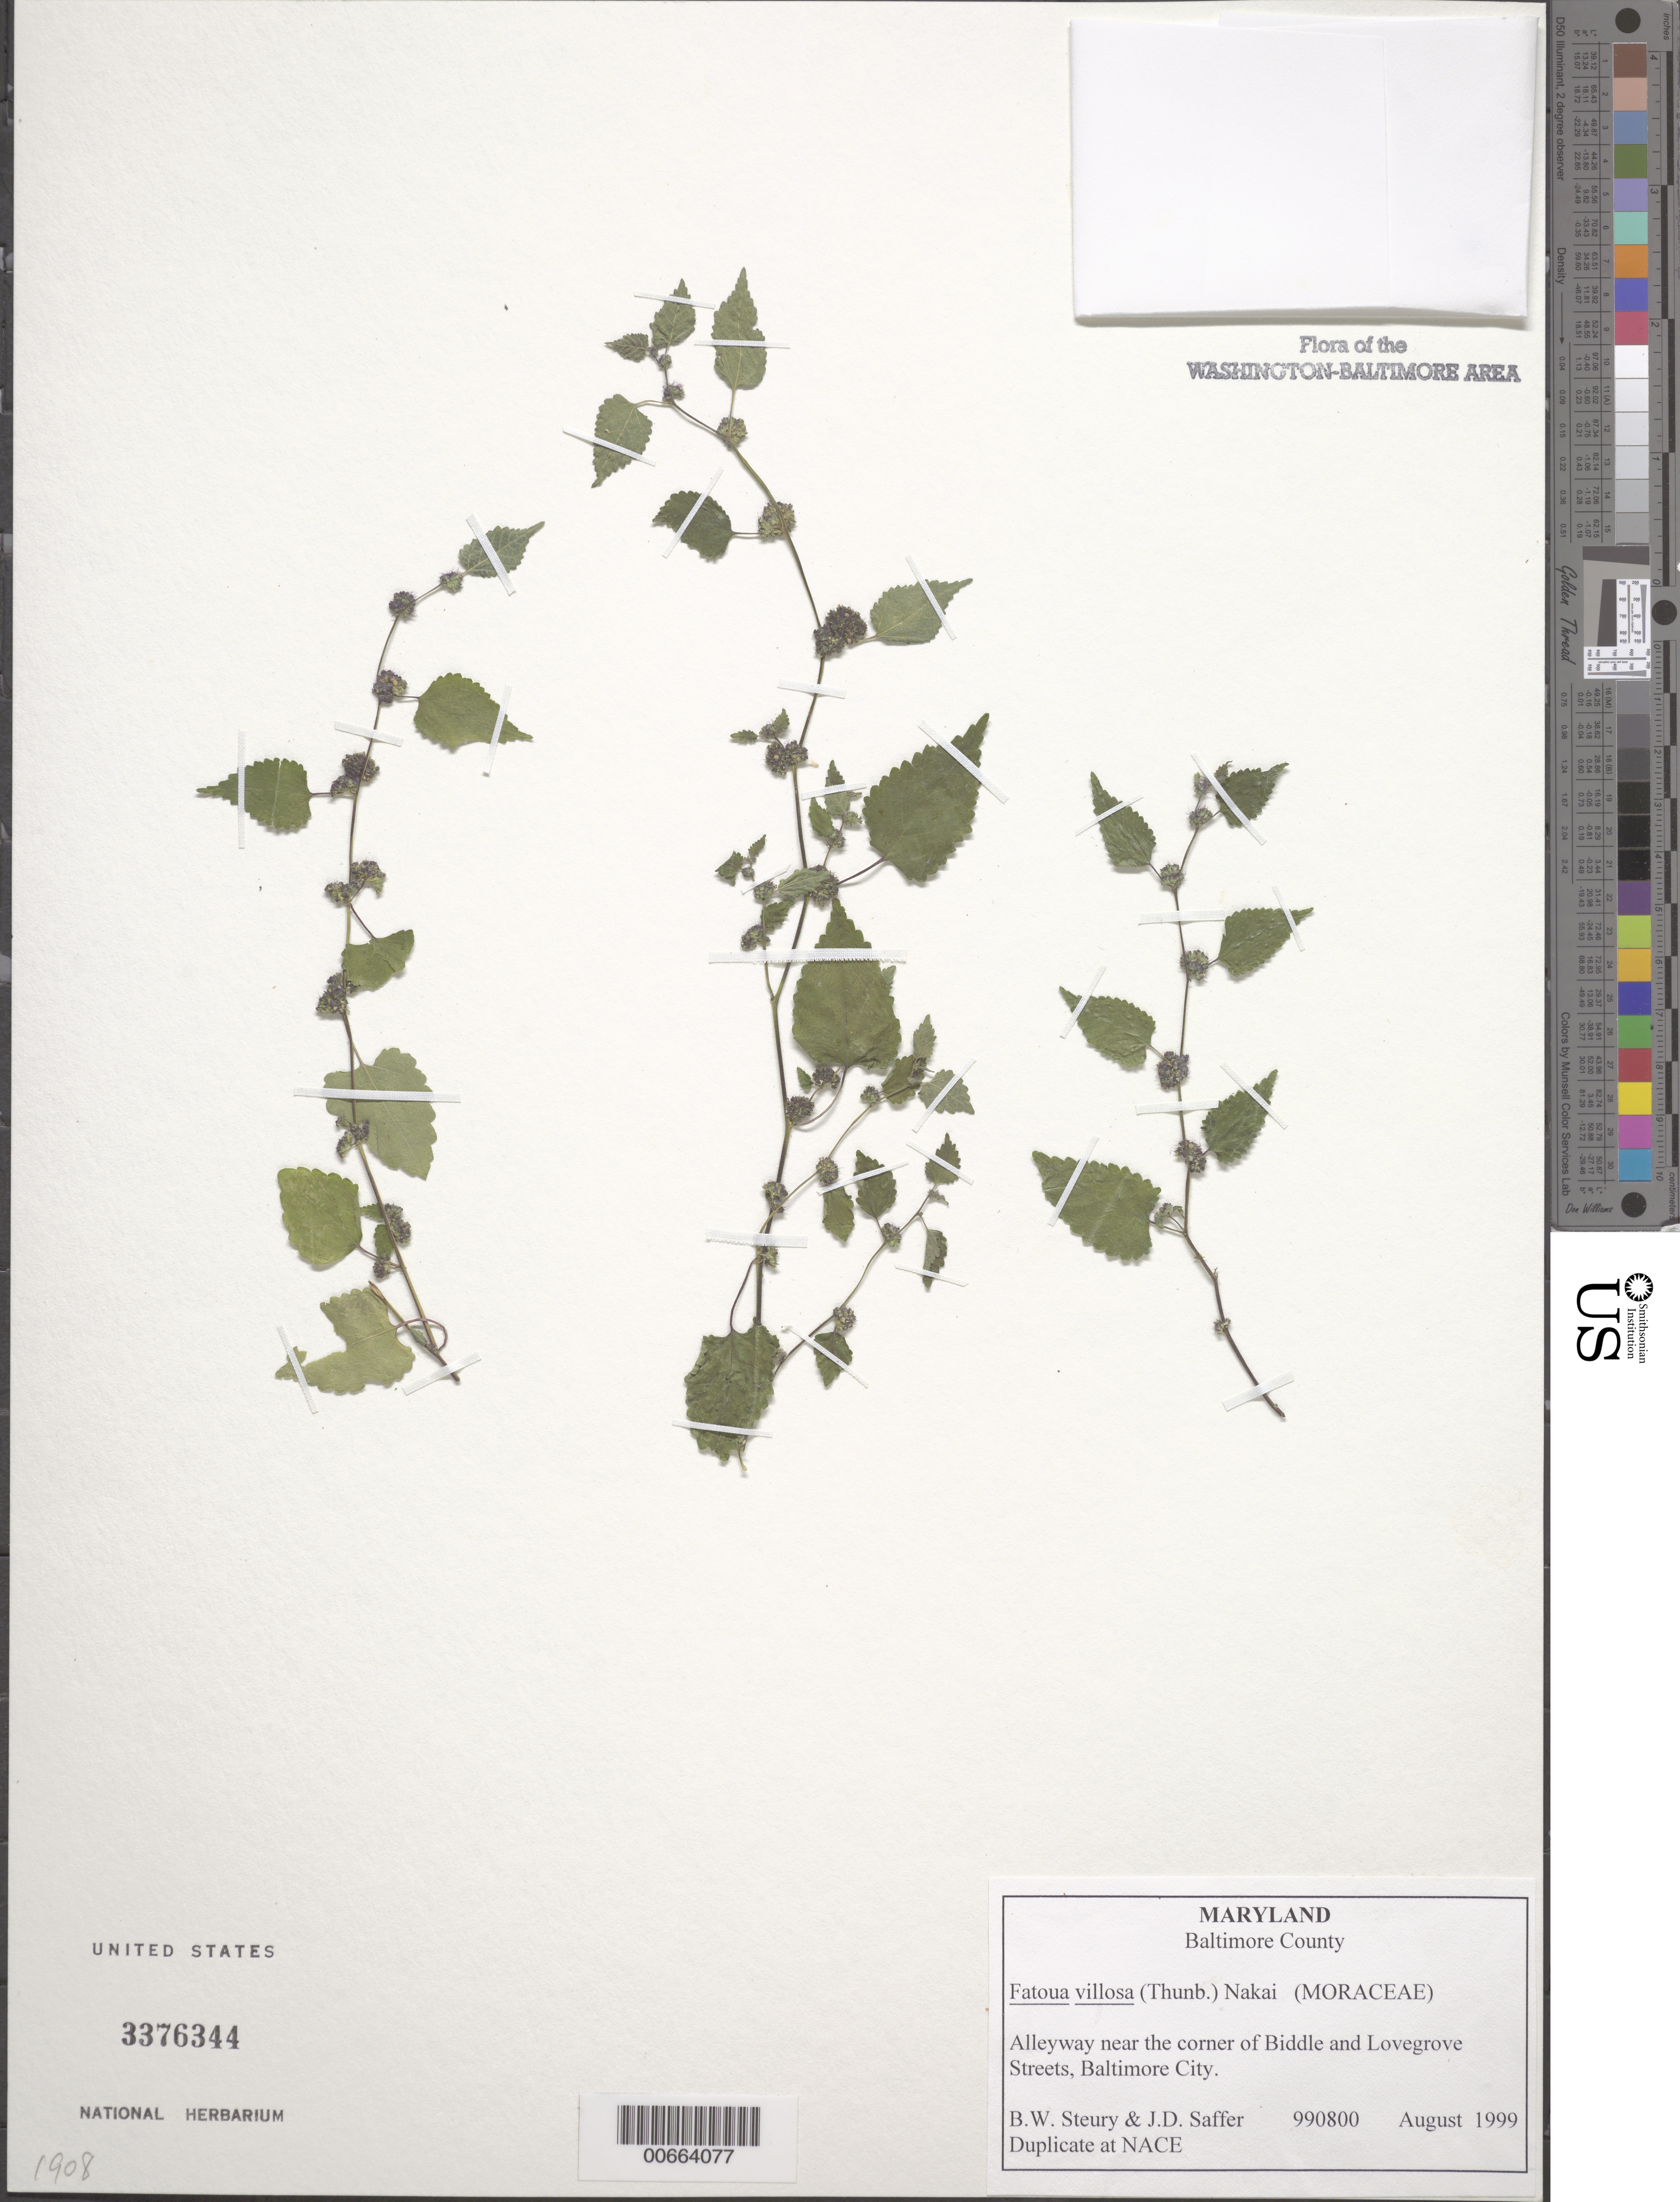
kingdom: Plantae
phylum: Tracheophyta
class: Magnoliopsida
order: Rosales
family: Moraceae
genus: Fatoua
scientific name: Fatoua villosa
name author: (Thunb.) Nakai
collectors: B. Steury & J. Saffer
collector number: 990800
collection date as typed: Aug 1999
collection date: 1999-08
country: United States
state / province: Maryland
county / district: City of Baltimore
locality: Near the corner of Biddle and Lovegrove Streets, Baltimore City.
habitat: Alleyway.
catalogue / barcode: US 3376344